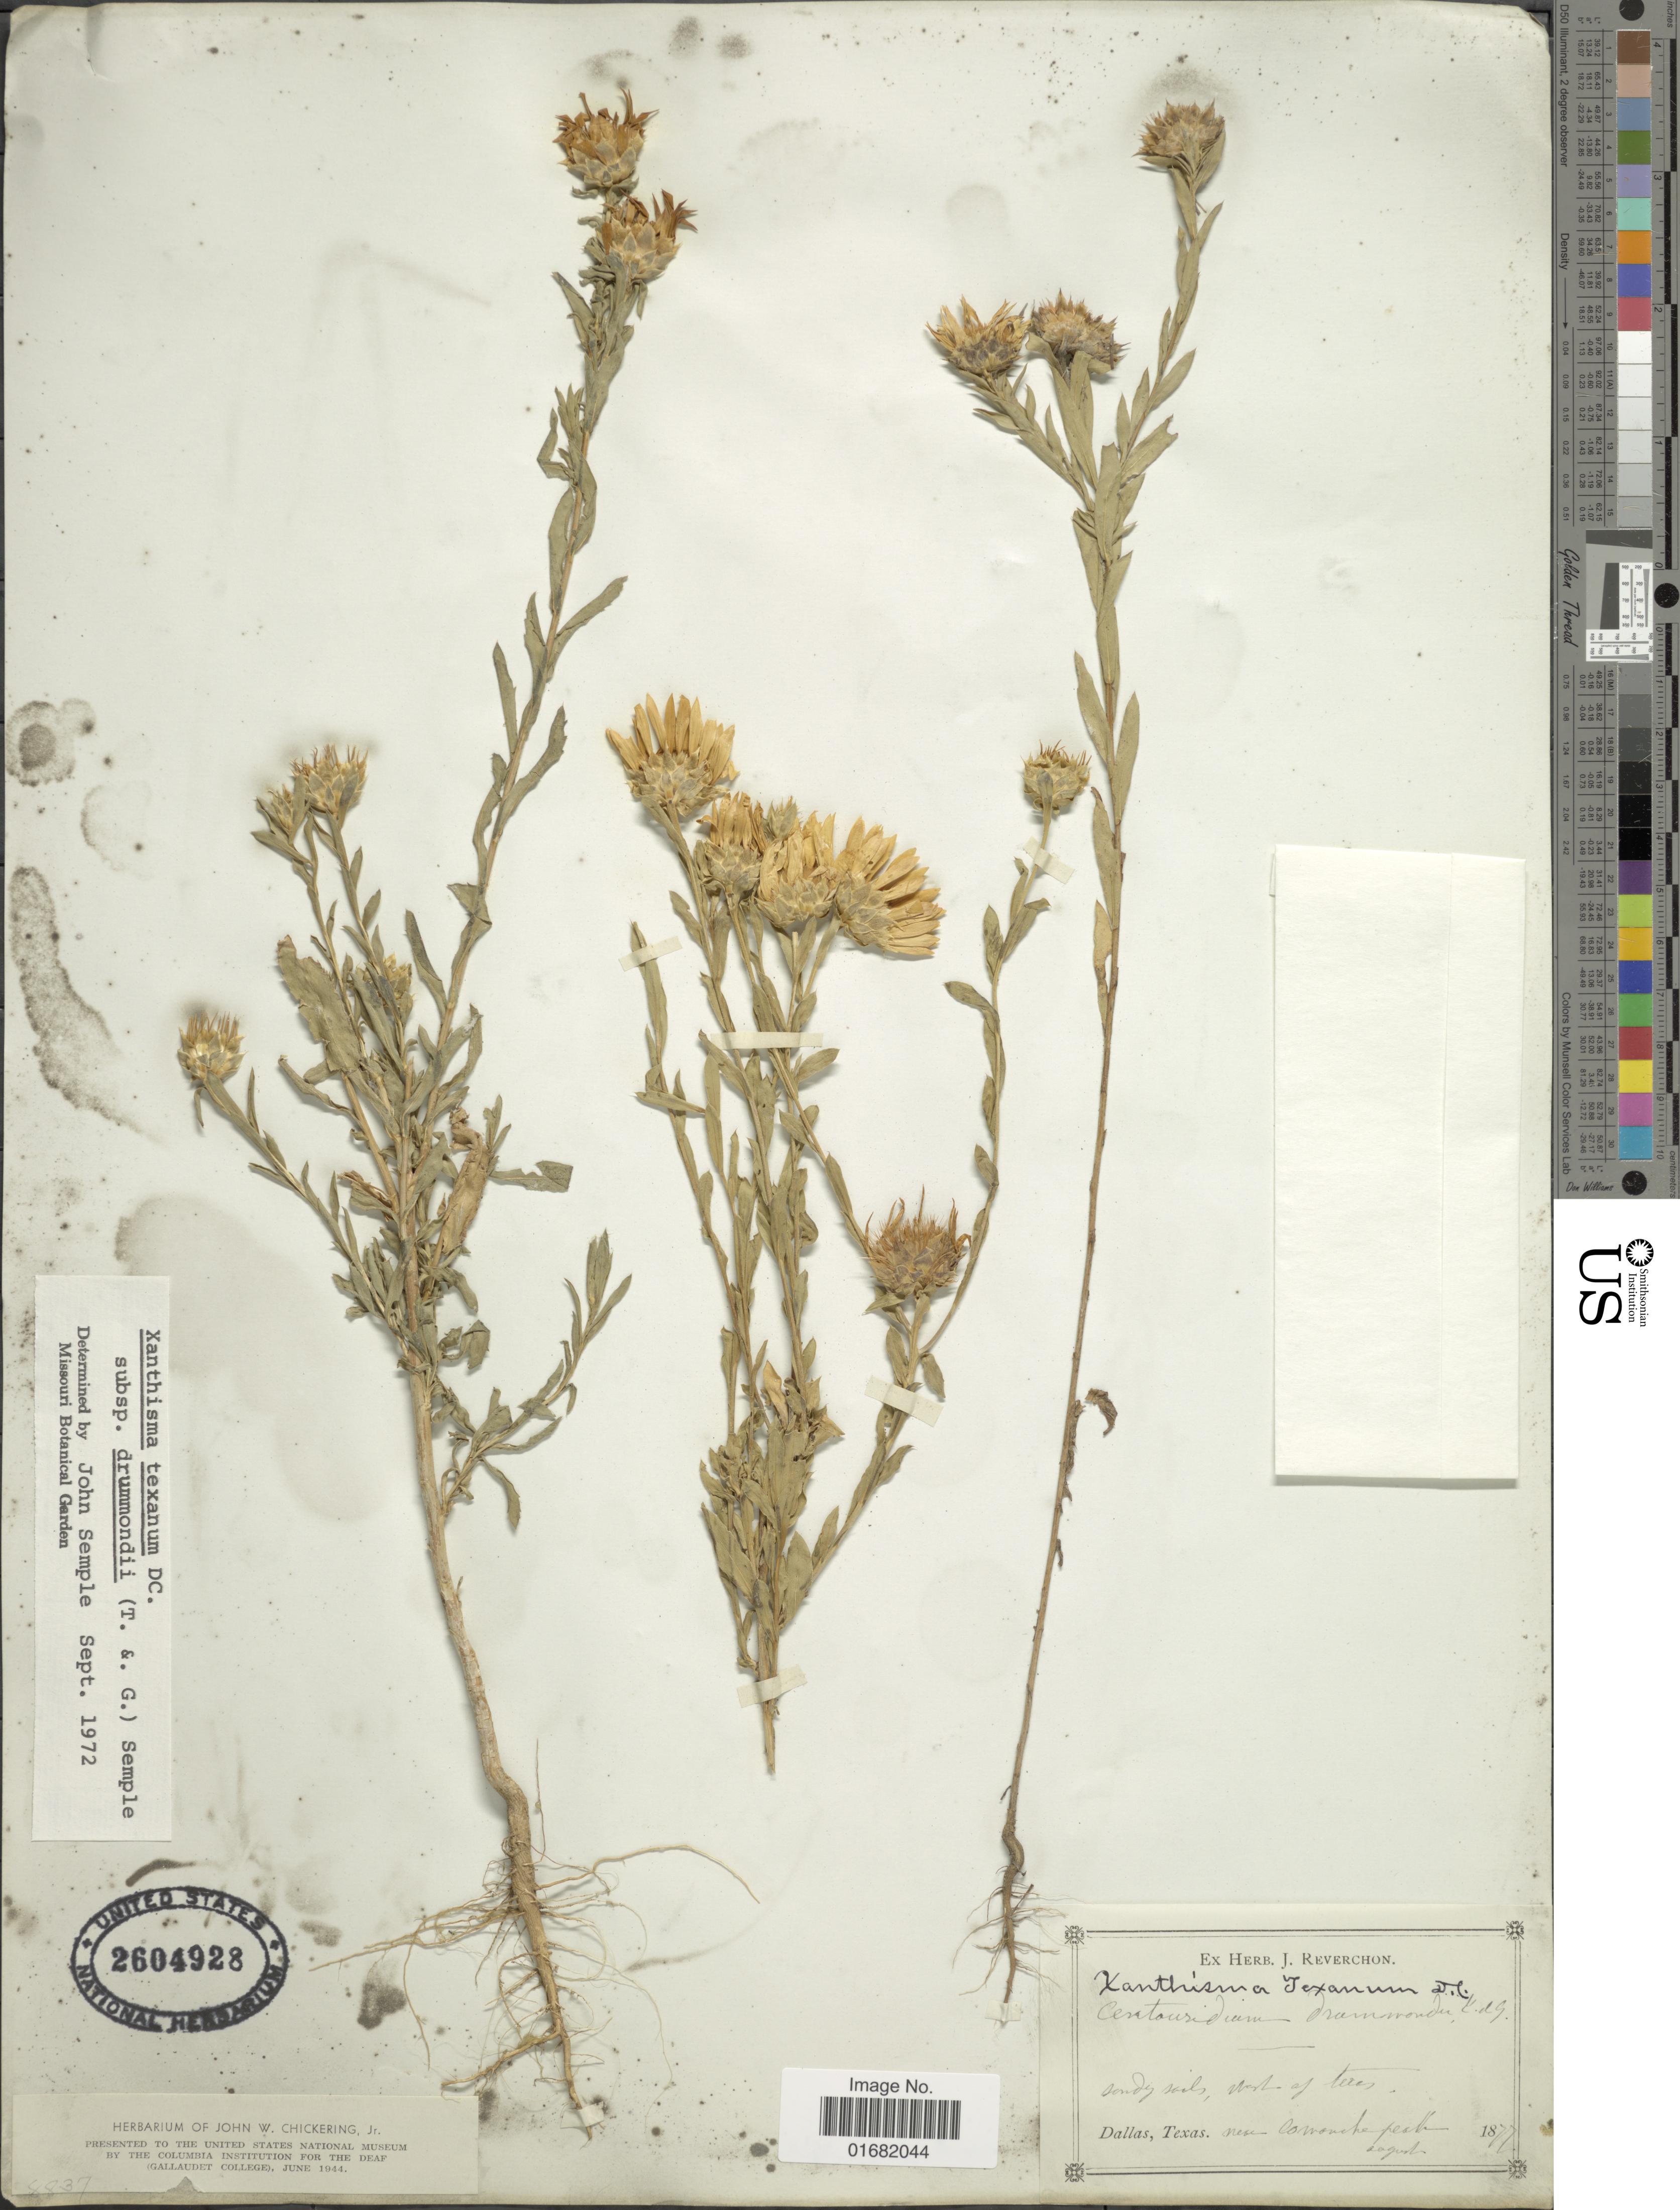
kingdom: Plantae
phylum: Tracheophyta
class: Magnoliopsida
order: Asterales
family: Asteraceae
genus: Xanthisma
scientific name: Xanthisma texanum subsp. drummondii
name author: (Torr. & A. Gray) Semple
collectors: ex herb. J. Reverchon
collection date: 1877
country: United States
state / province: Texas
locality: Dallas. near Comanche peak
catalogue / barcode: US 2604928